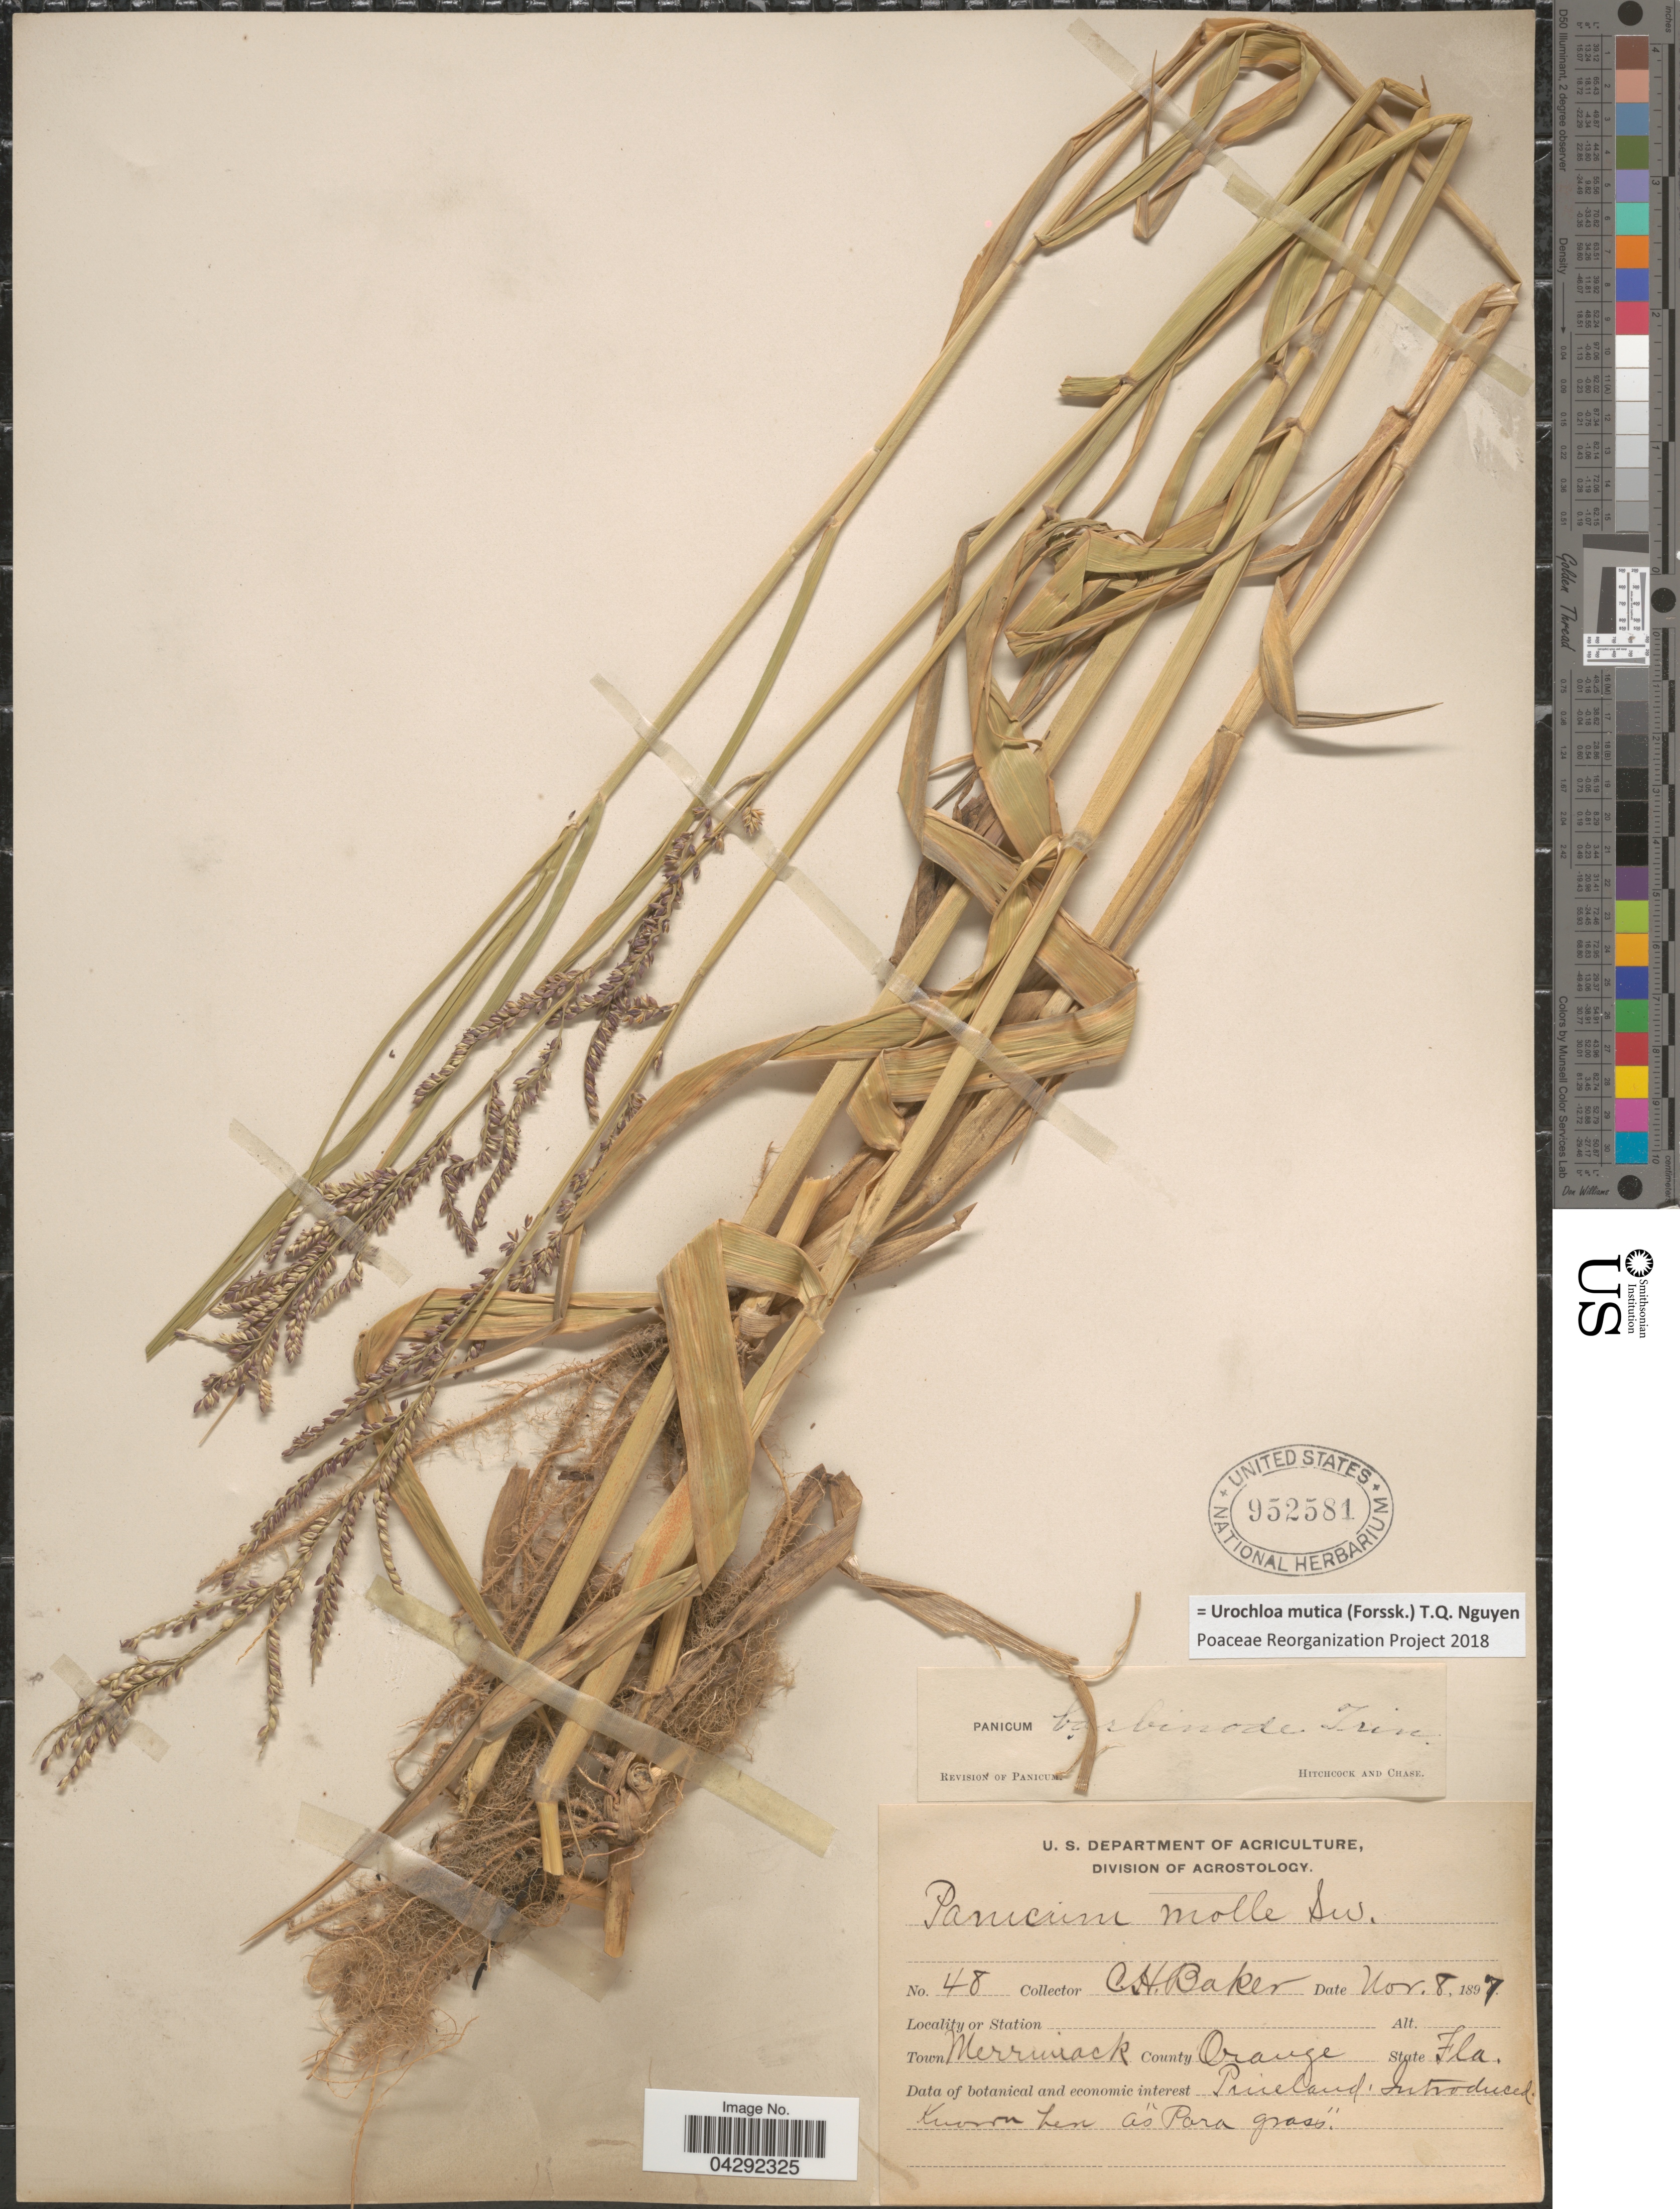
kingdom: Plantae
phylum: Tracheophyta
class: Liliopsida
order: Poales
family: Poaceae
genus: Urochloa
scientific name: Urochloa mutica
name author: (Forssk.) T.Q. Nguyen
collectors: C. H. Baker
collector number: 48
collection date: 1897-11-08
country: United States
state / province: Florida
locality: Town Merrimack. County Orange.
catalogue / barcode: US 952581